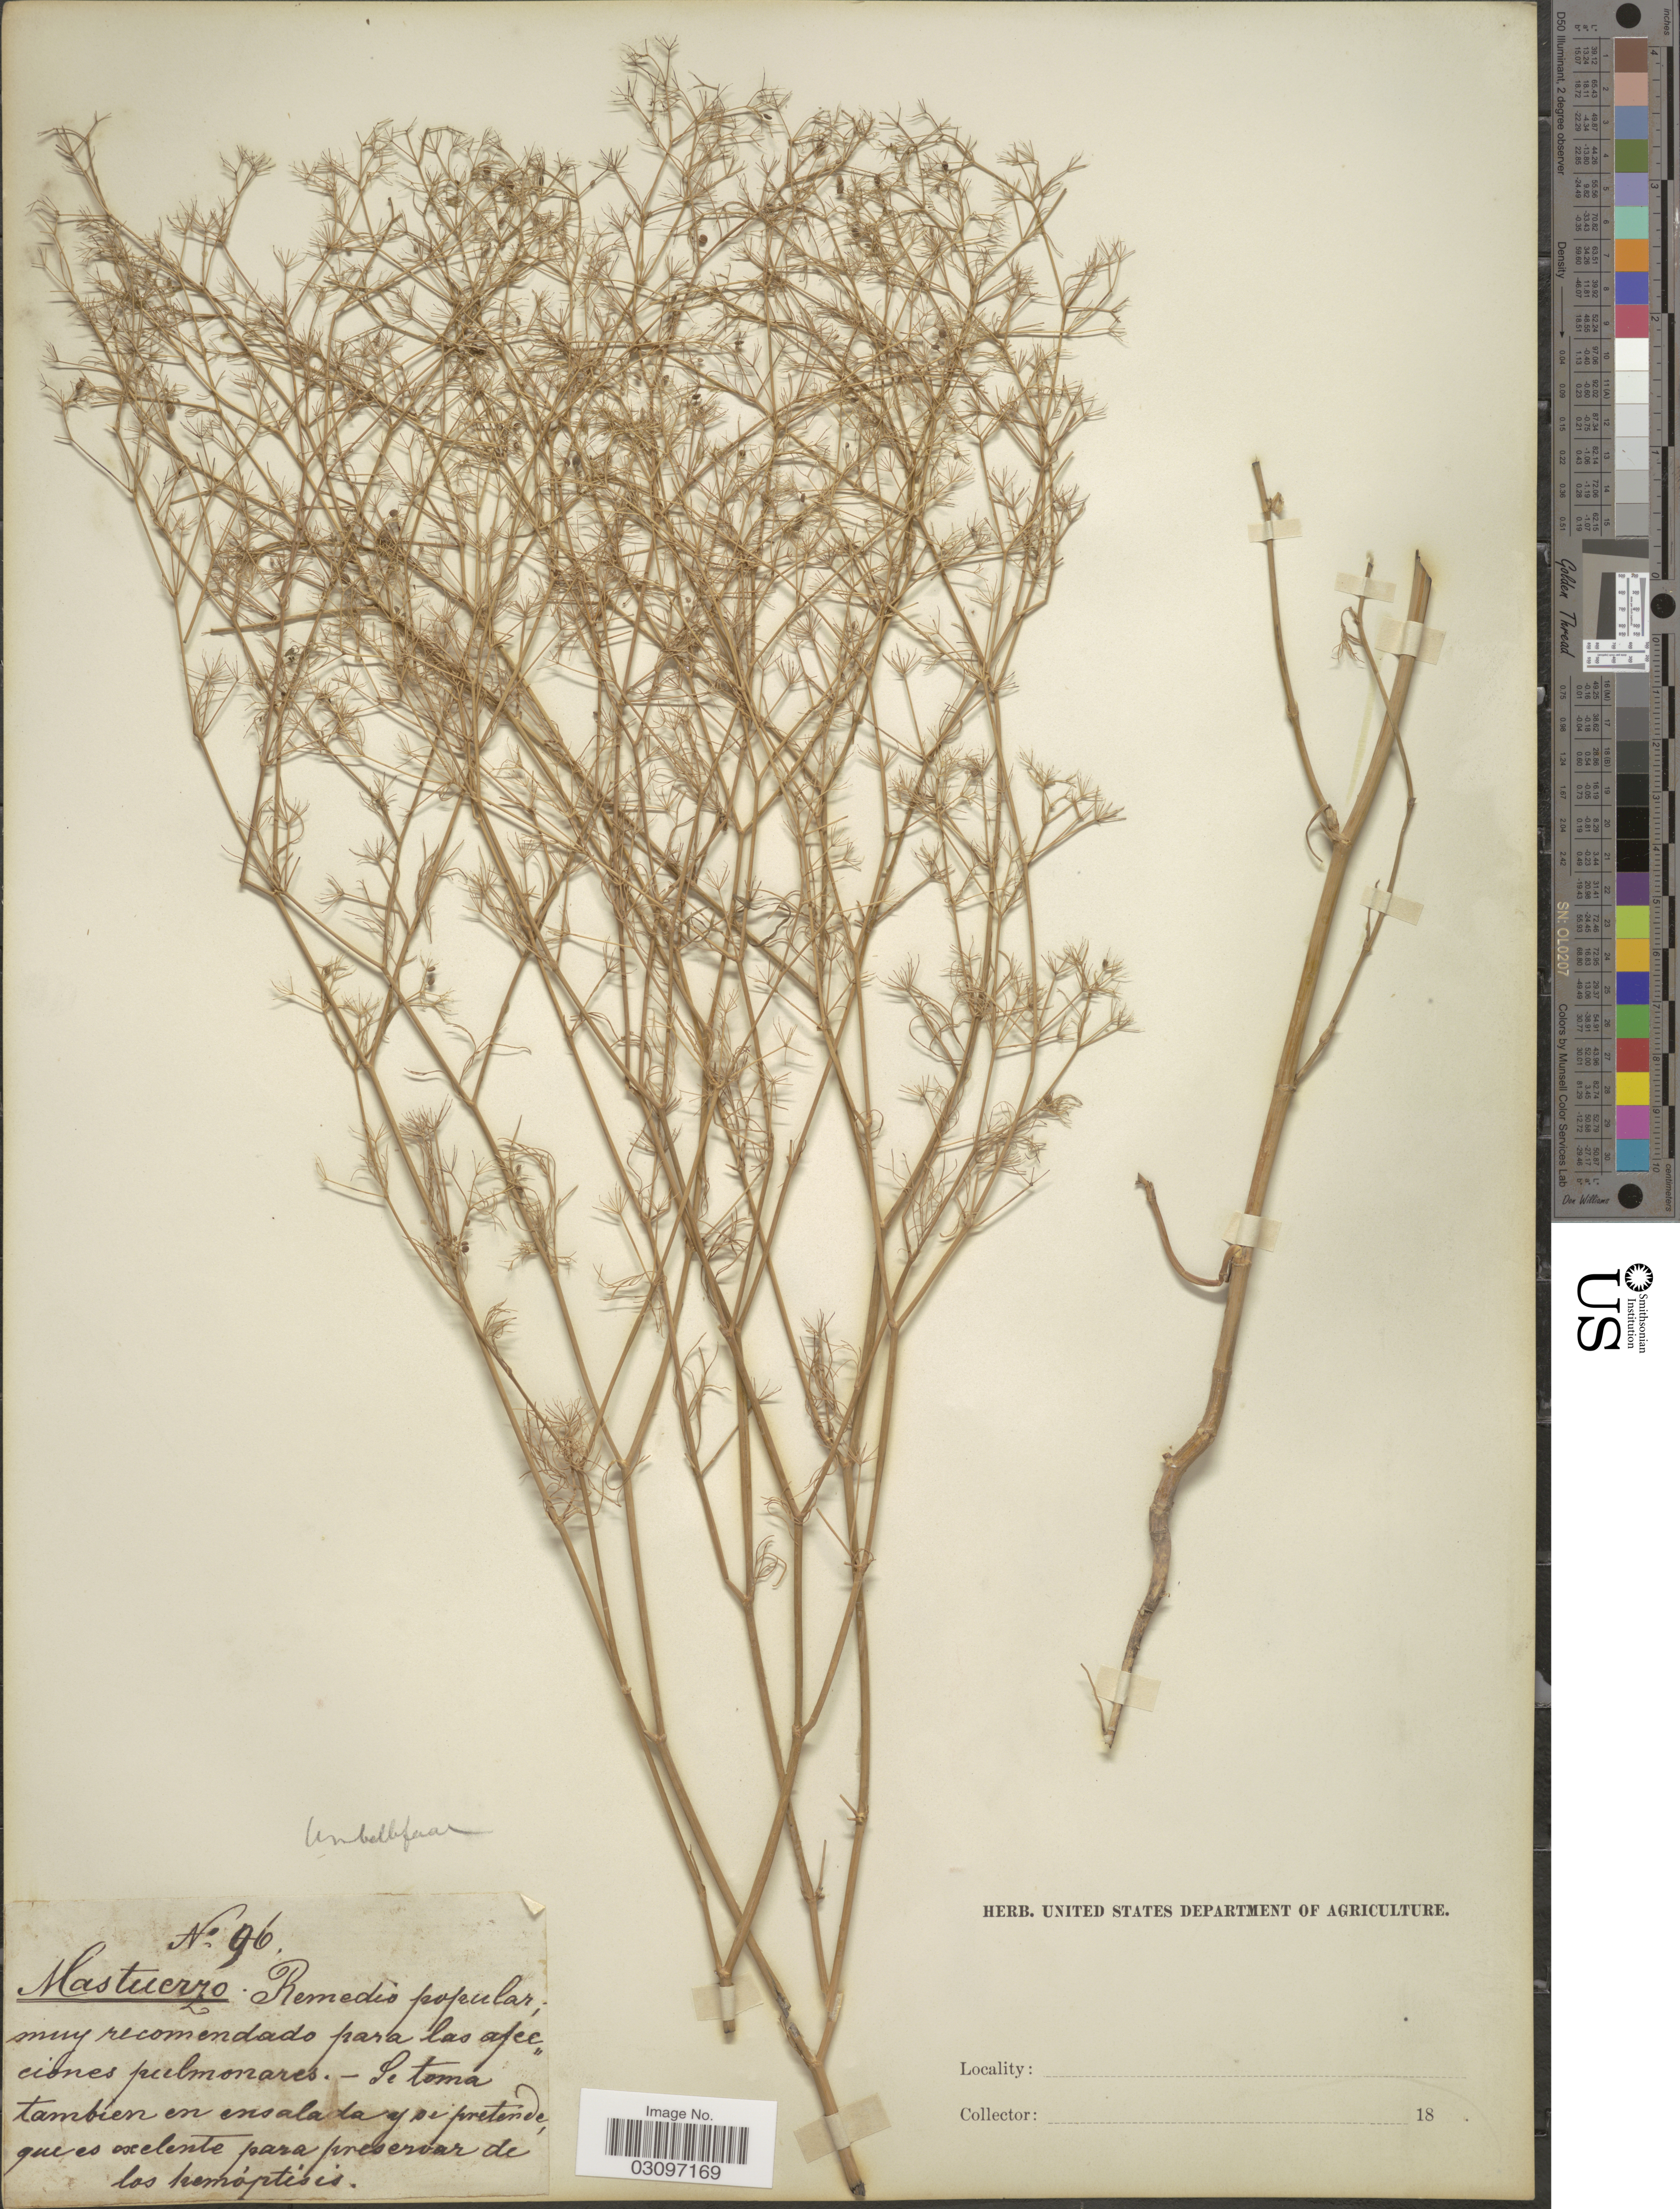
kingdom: Plantae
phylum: Tracheophyta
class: Magnoliopsida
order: Apiales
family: Apiaceae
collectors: ex herb. U. S. Department of Agriculture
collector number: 96